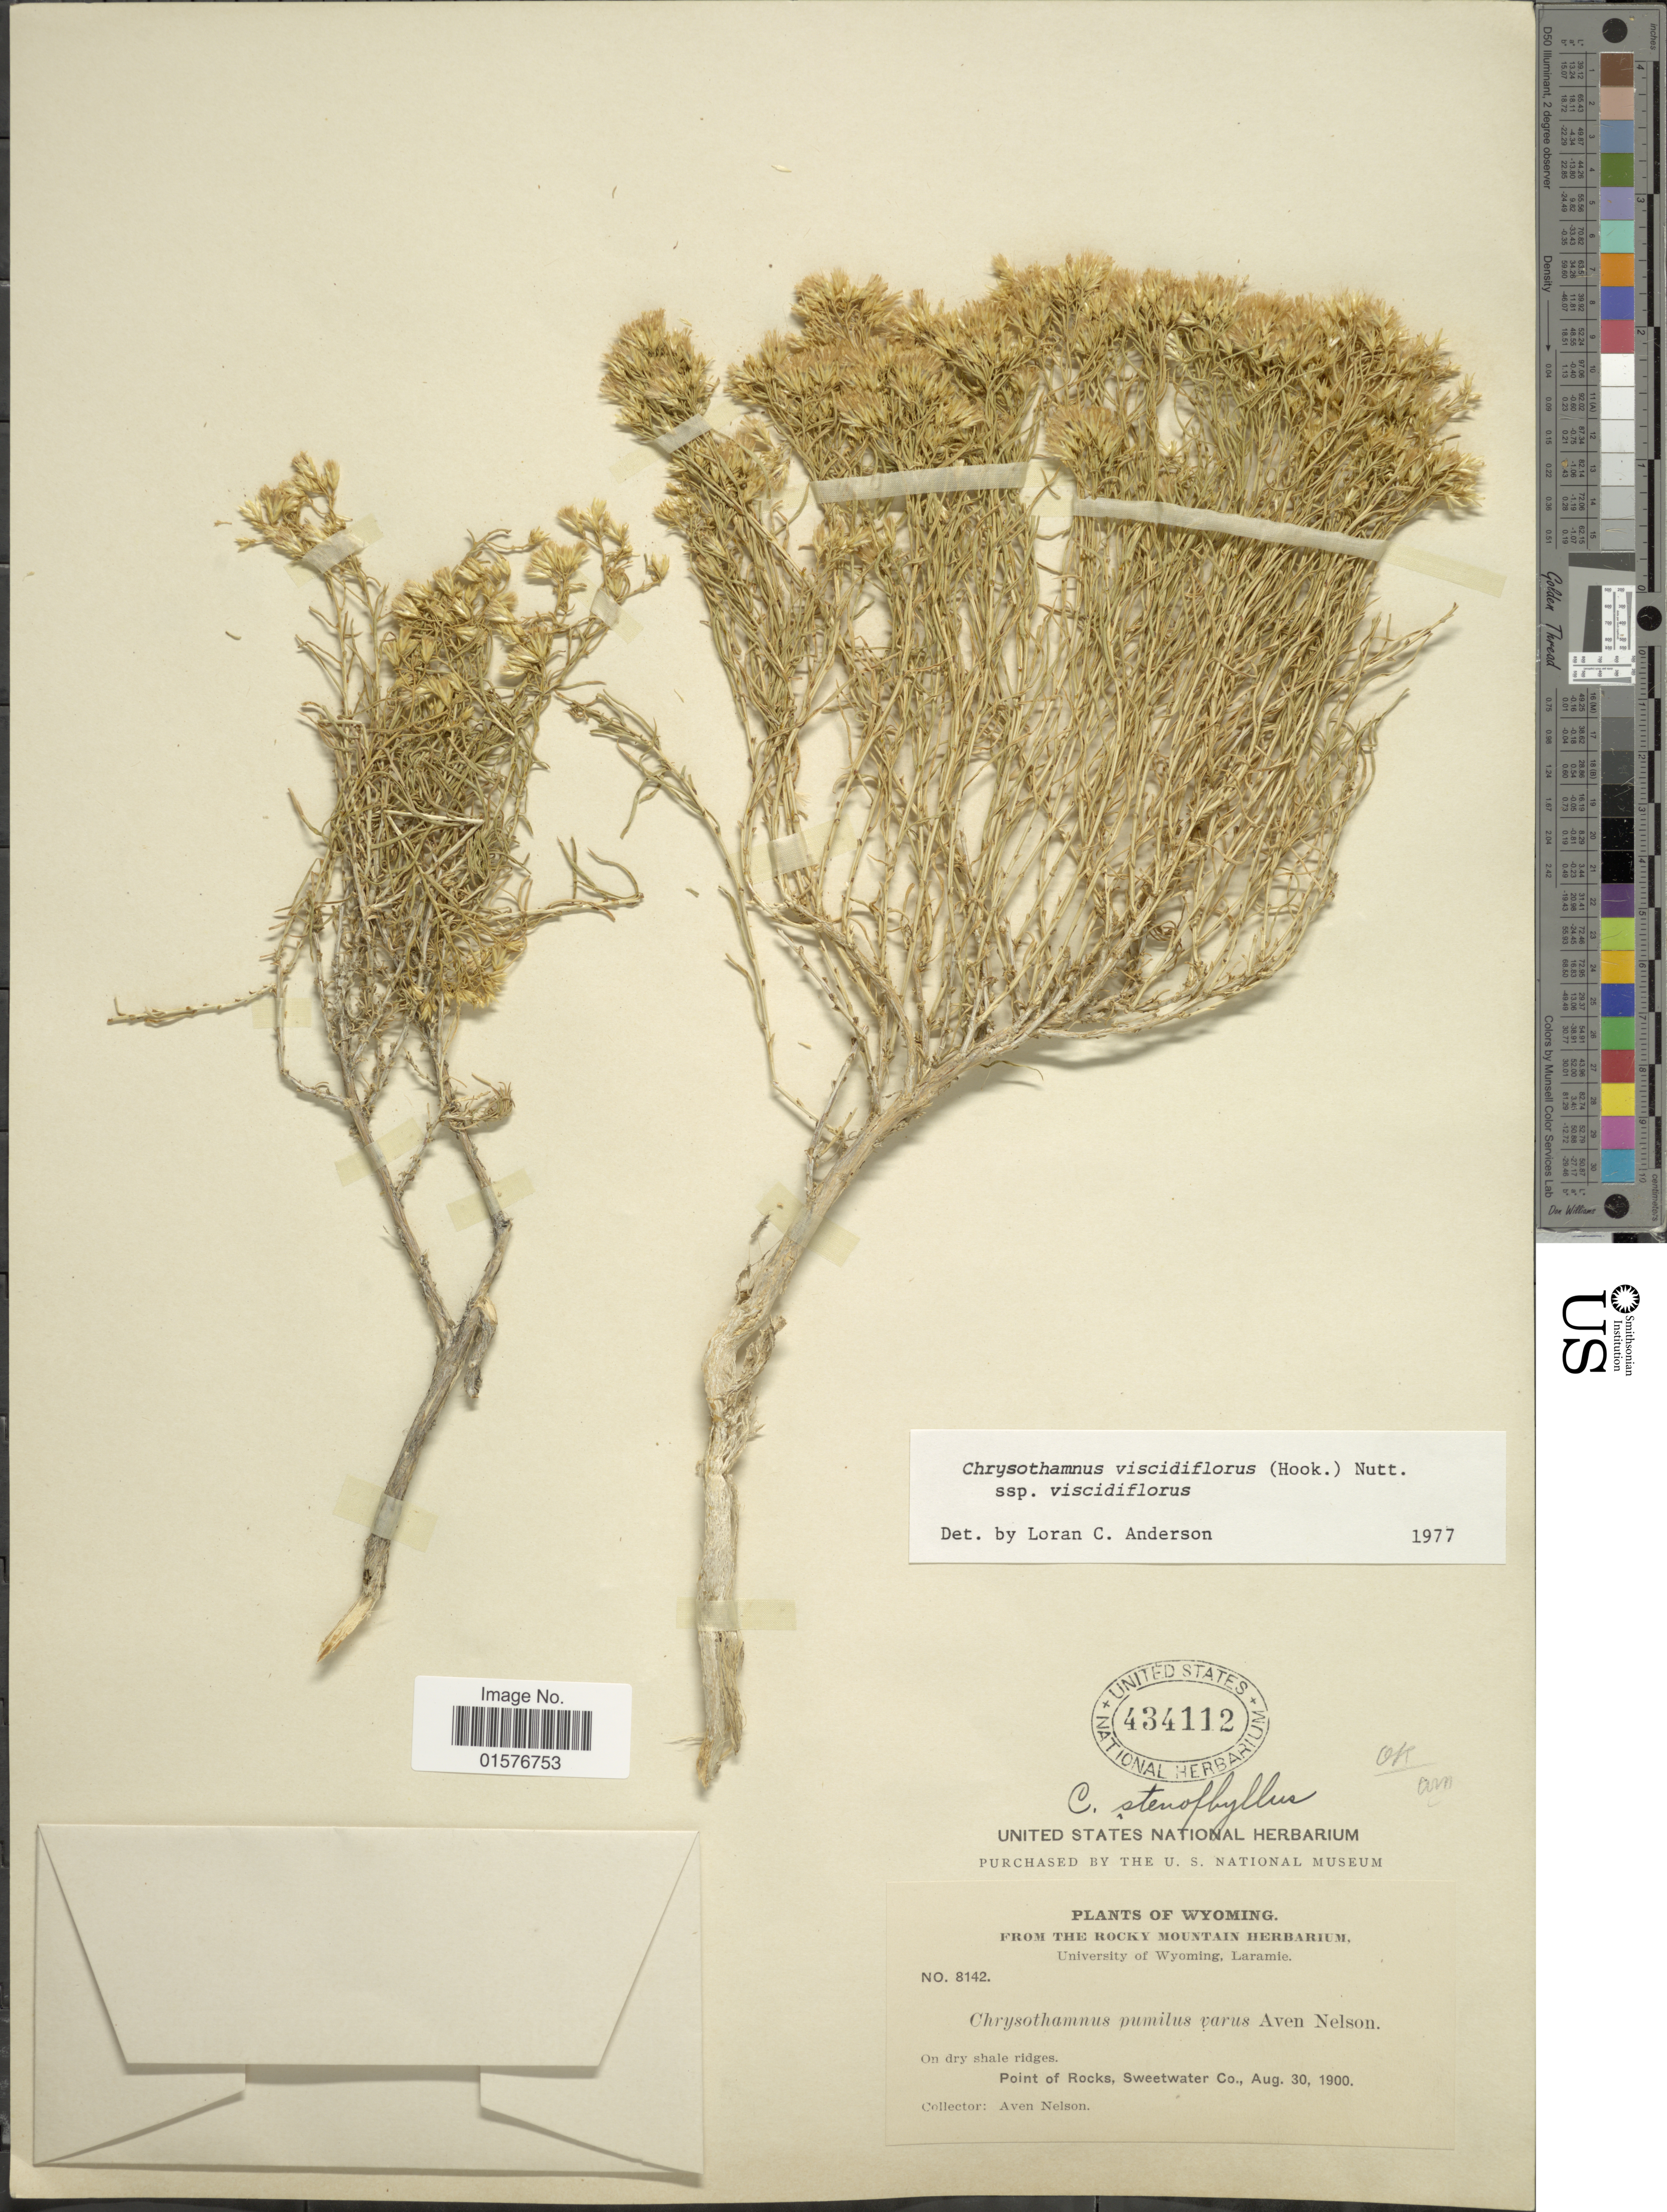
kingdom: Plantae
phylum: Tracheophyta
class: Magnoliopsida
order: Asterales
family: Asteraceae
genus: Chrysothamnus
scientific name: Chrysothamnus viscidiflorus subsp. viscidiflorus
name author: (Hook.) Nutt.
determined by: Urbatsch, Lowell E., Curator (LSU), Louisiana State University (UNITED STATES)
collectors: A. Nelson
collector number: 8142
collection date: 1900-08-30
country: United States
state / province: Wyoming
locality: Laramie, Point of Rocks, Sweetwter Co.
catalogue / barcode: US 434112